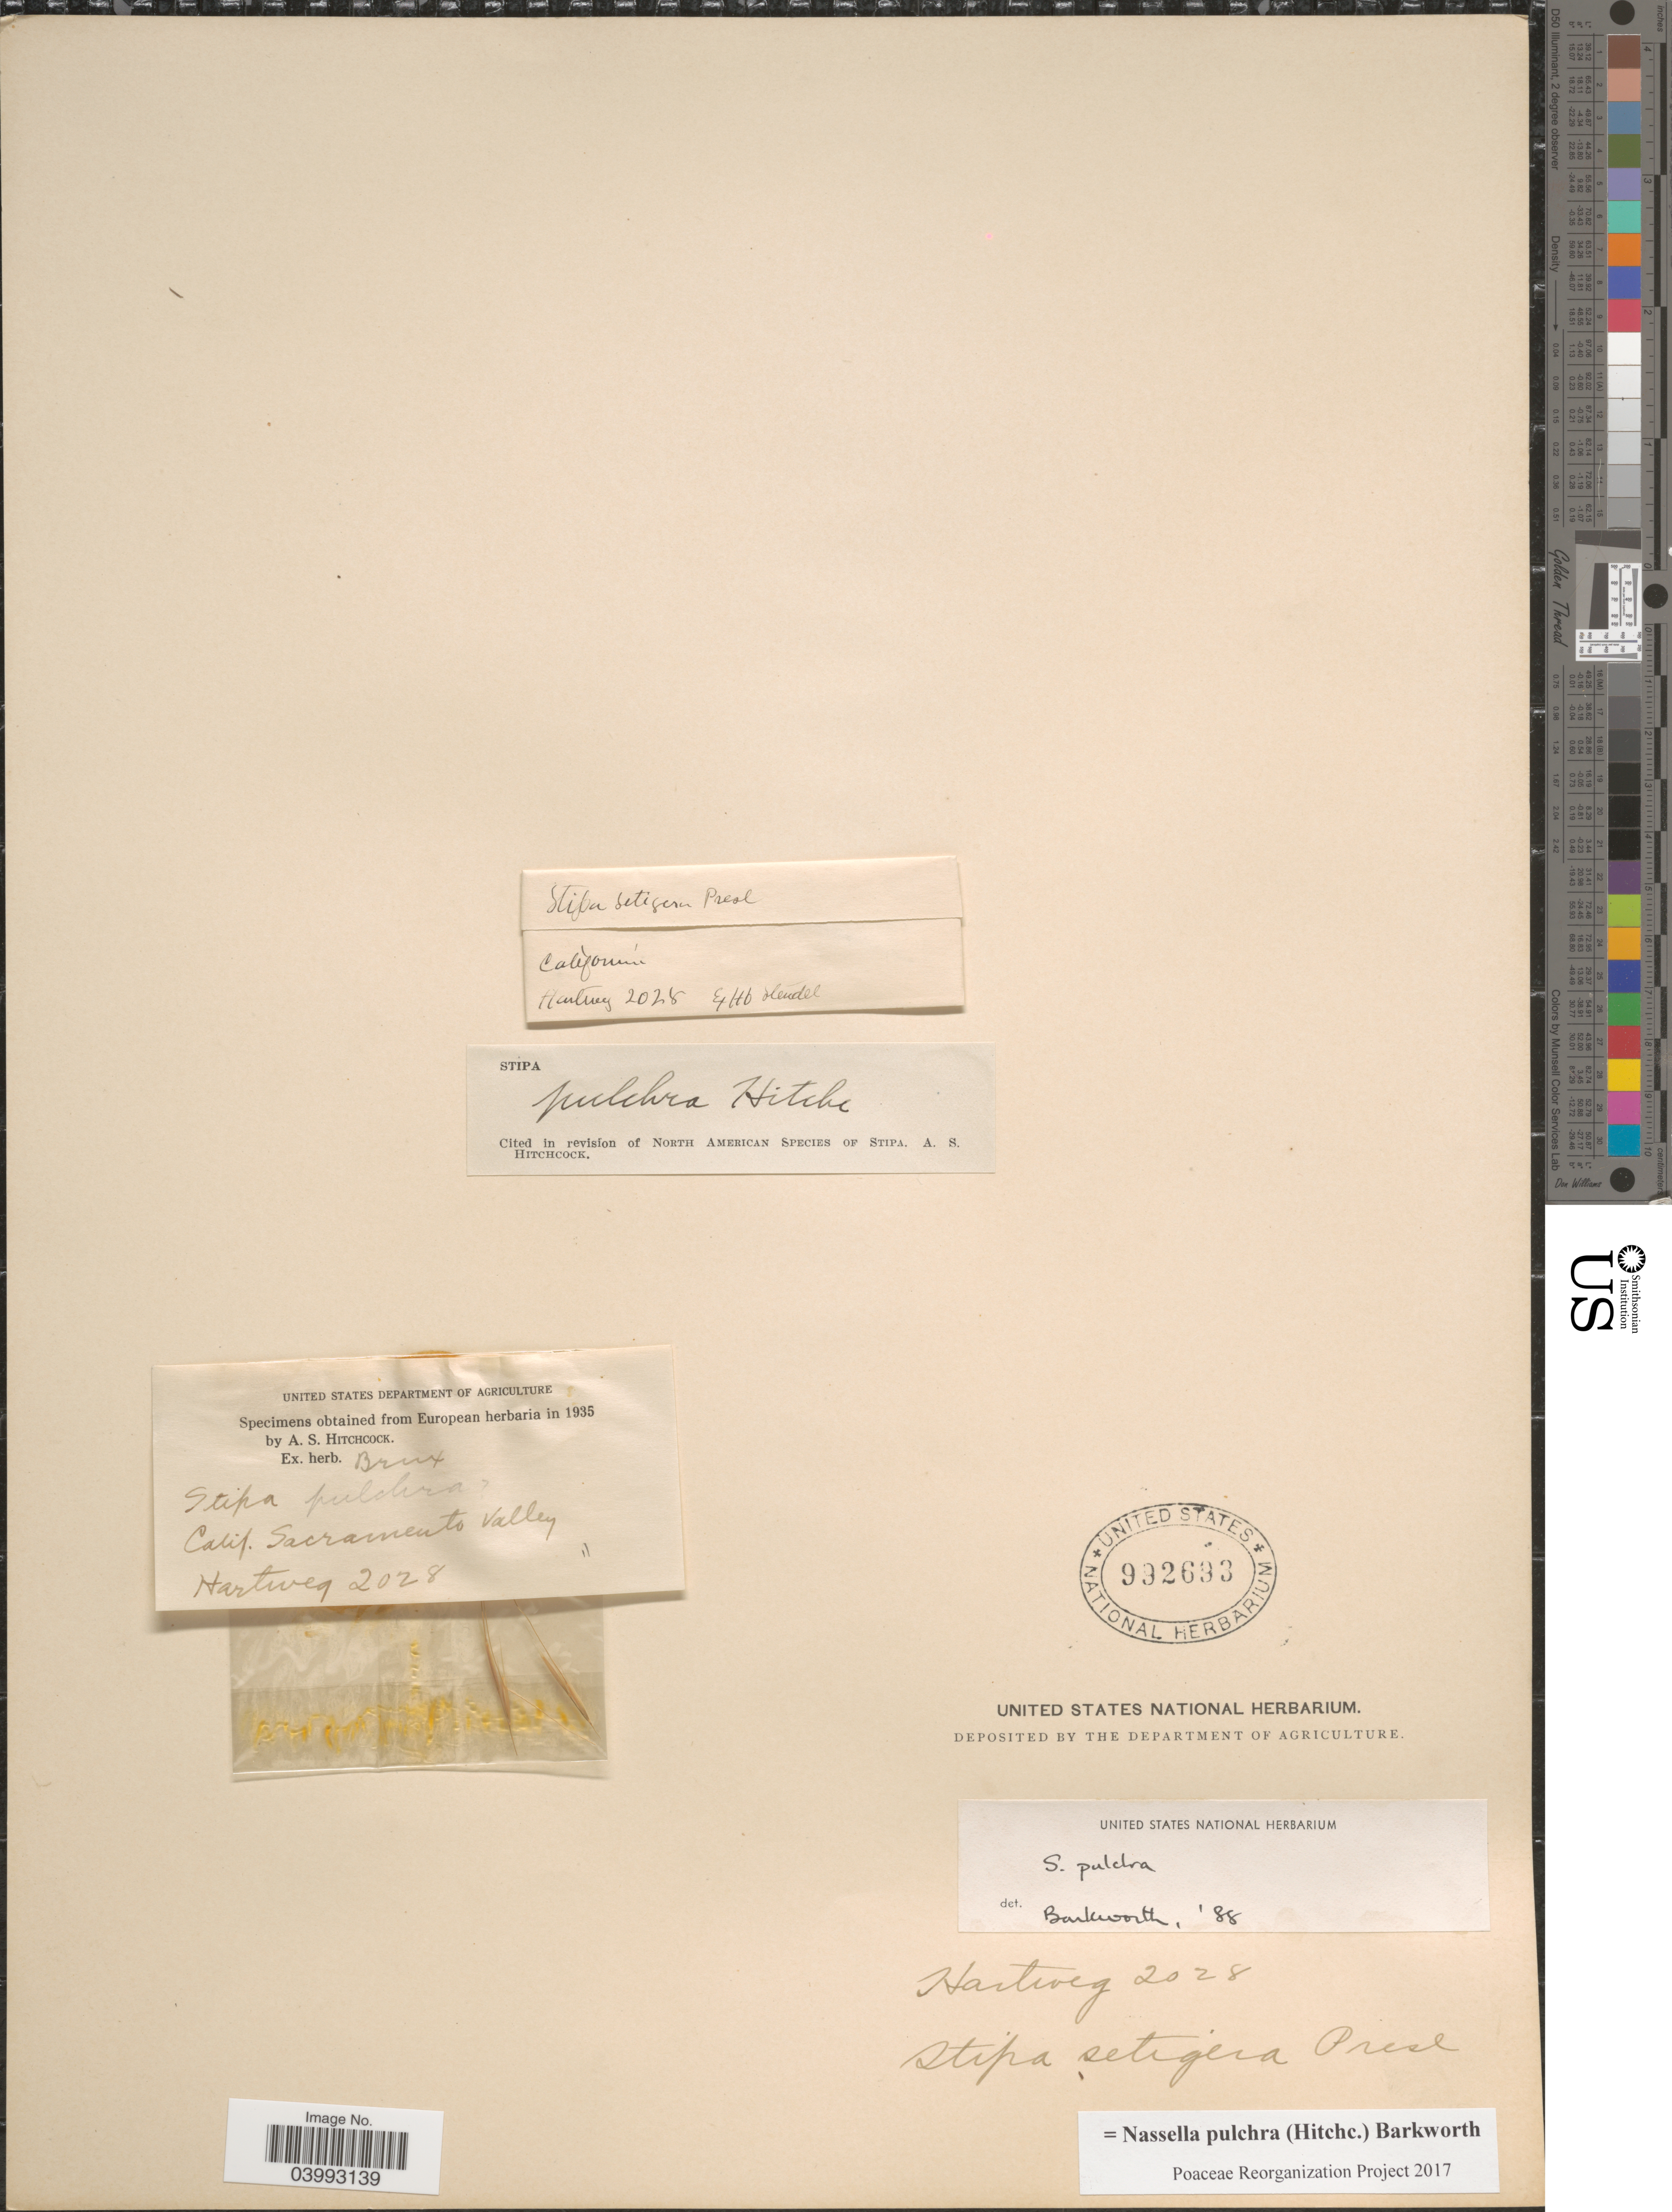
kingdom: Plantae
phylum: Tracheophyta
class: Liliopsida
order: Poales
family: Poaceae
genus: Nassella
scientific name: Nassella pulchra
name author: (Hitchc.) Barkworth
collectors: Hartweg, --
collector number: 2028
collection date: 1935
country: United States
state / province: California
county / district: Sacramento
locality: Sacramento Valley.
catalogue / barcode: US 992693